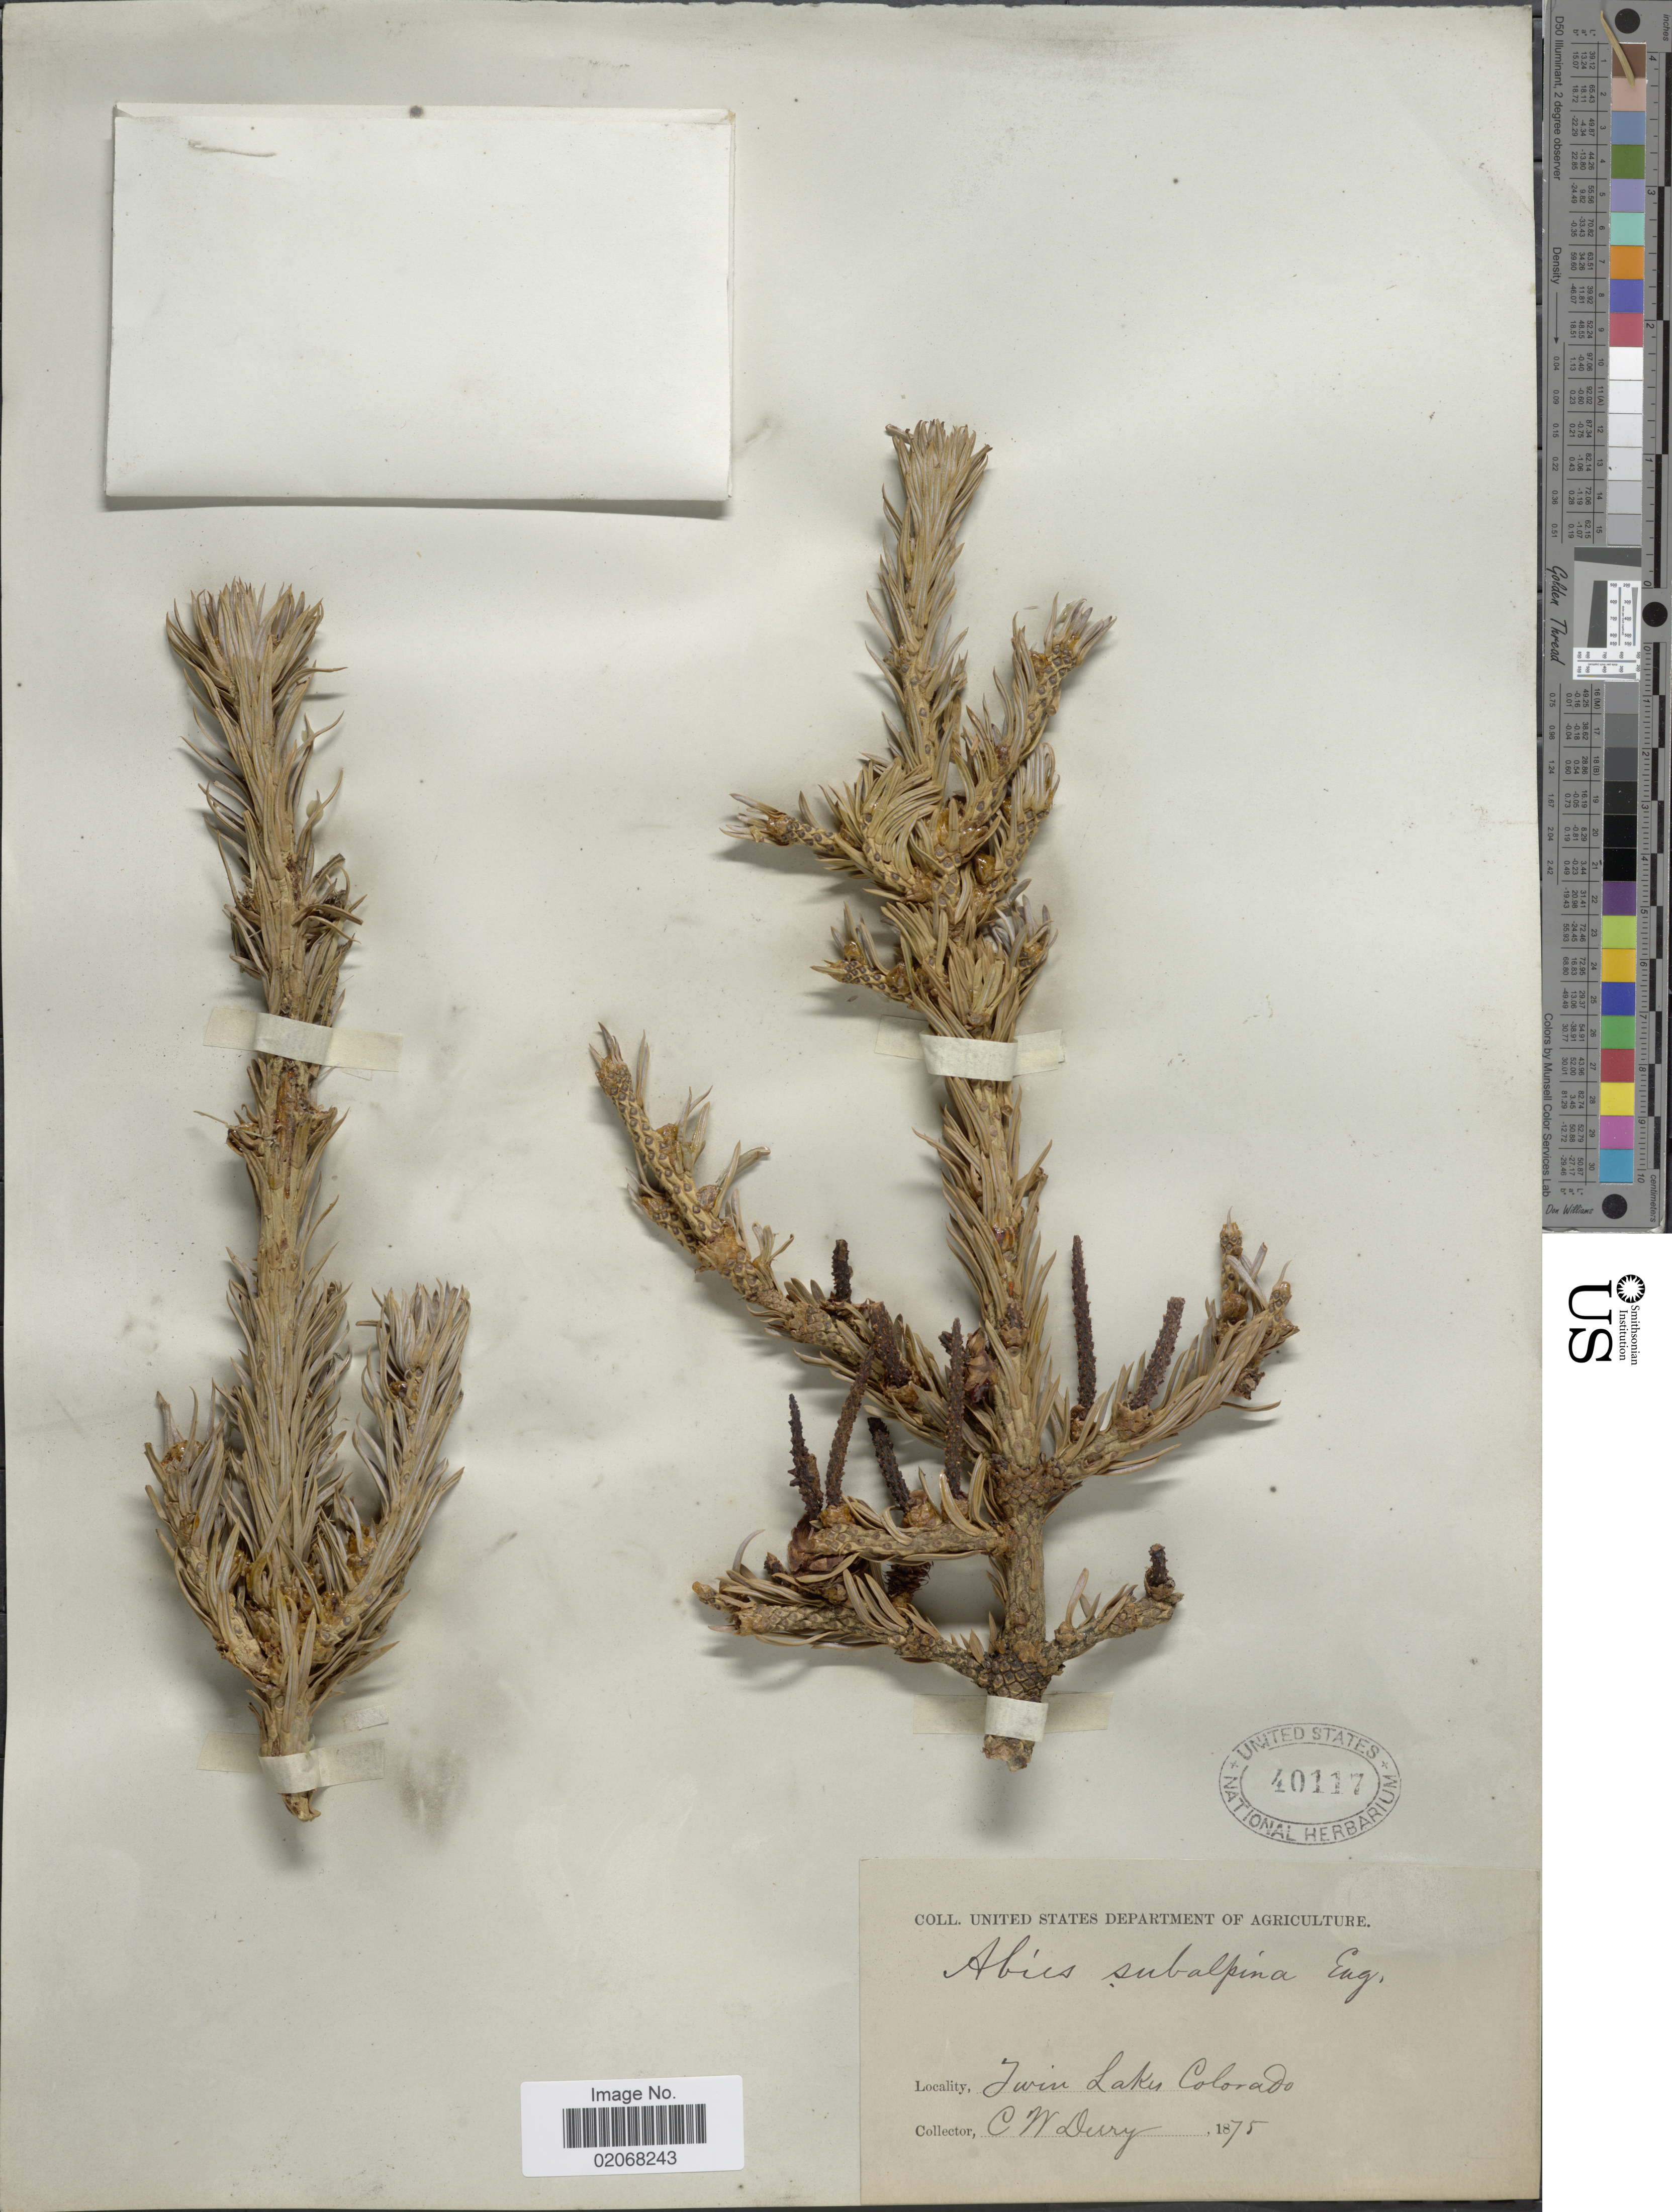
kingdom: Plantae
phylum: Tracheophyta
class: Pinopsida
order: Pinales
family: Pinaceae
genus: Abies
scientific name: Abies lasiocarpa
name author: (Hook.) Nutt.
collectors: C. Derry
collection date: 1875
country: United States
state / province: Colorado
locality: Twin Lakes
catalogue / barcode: US 40117